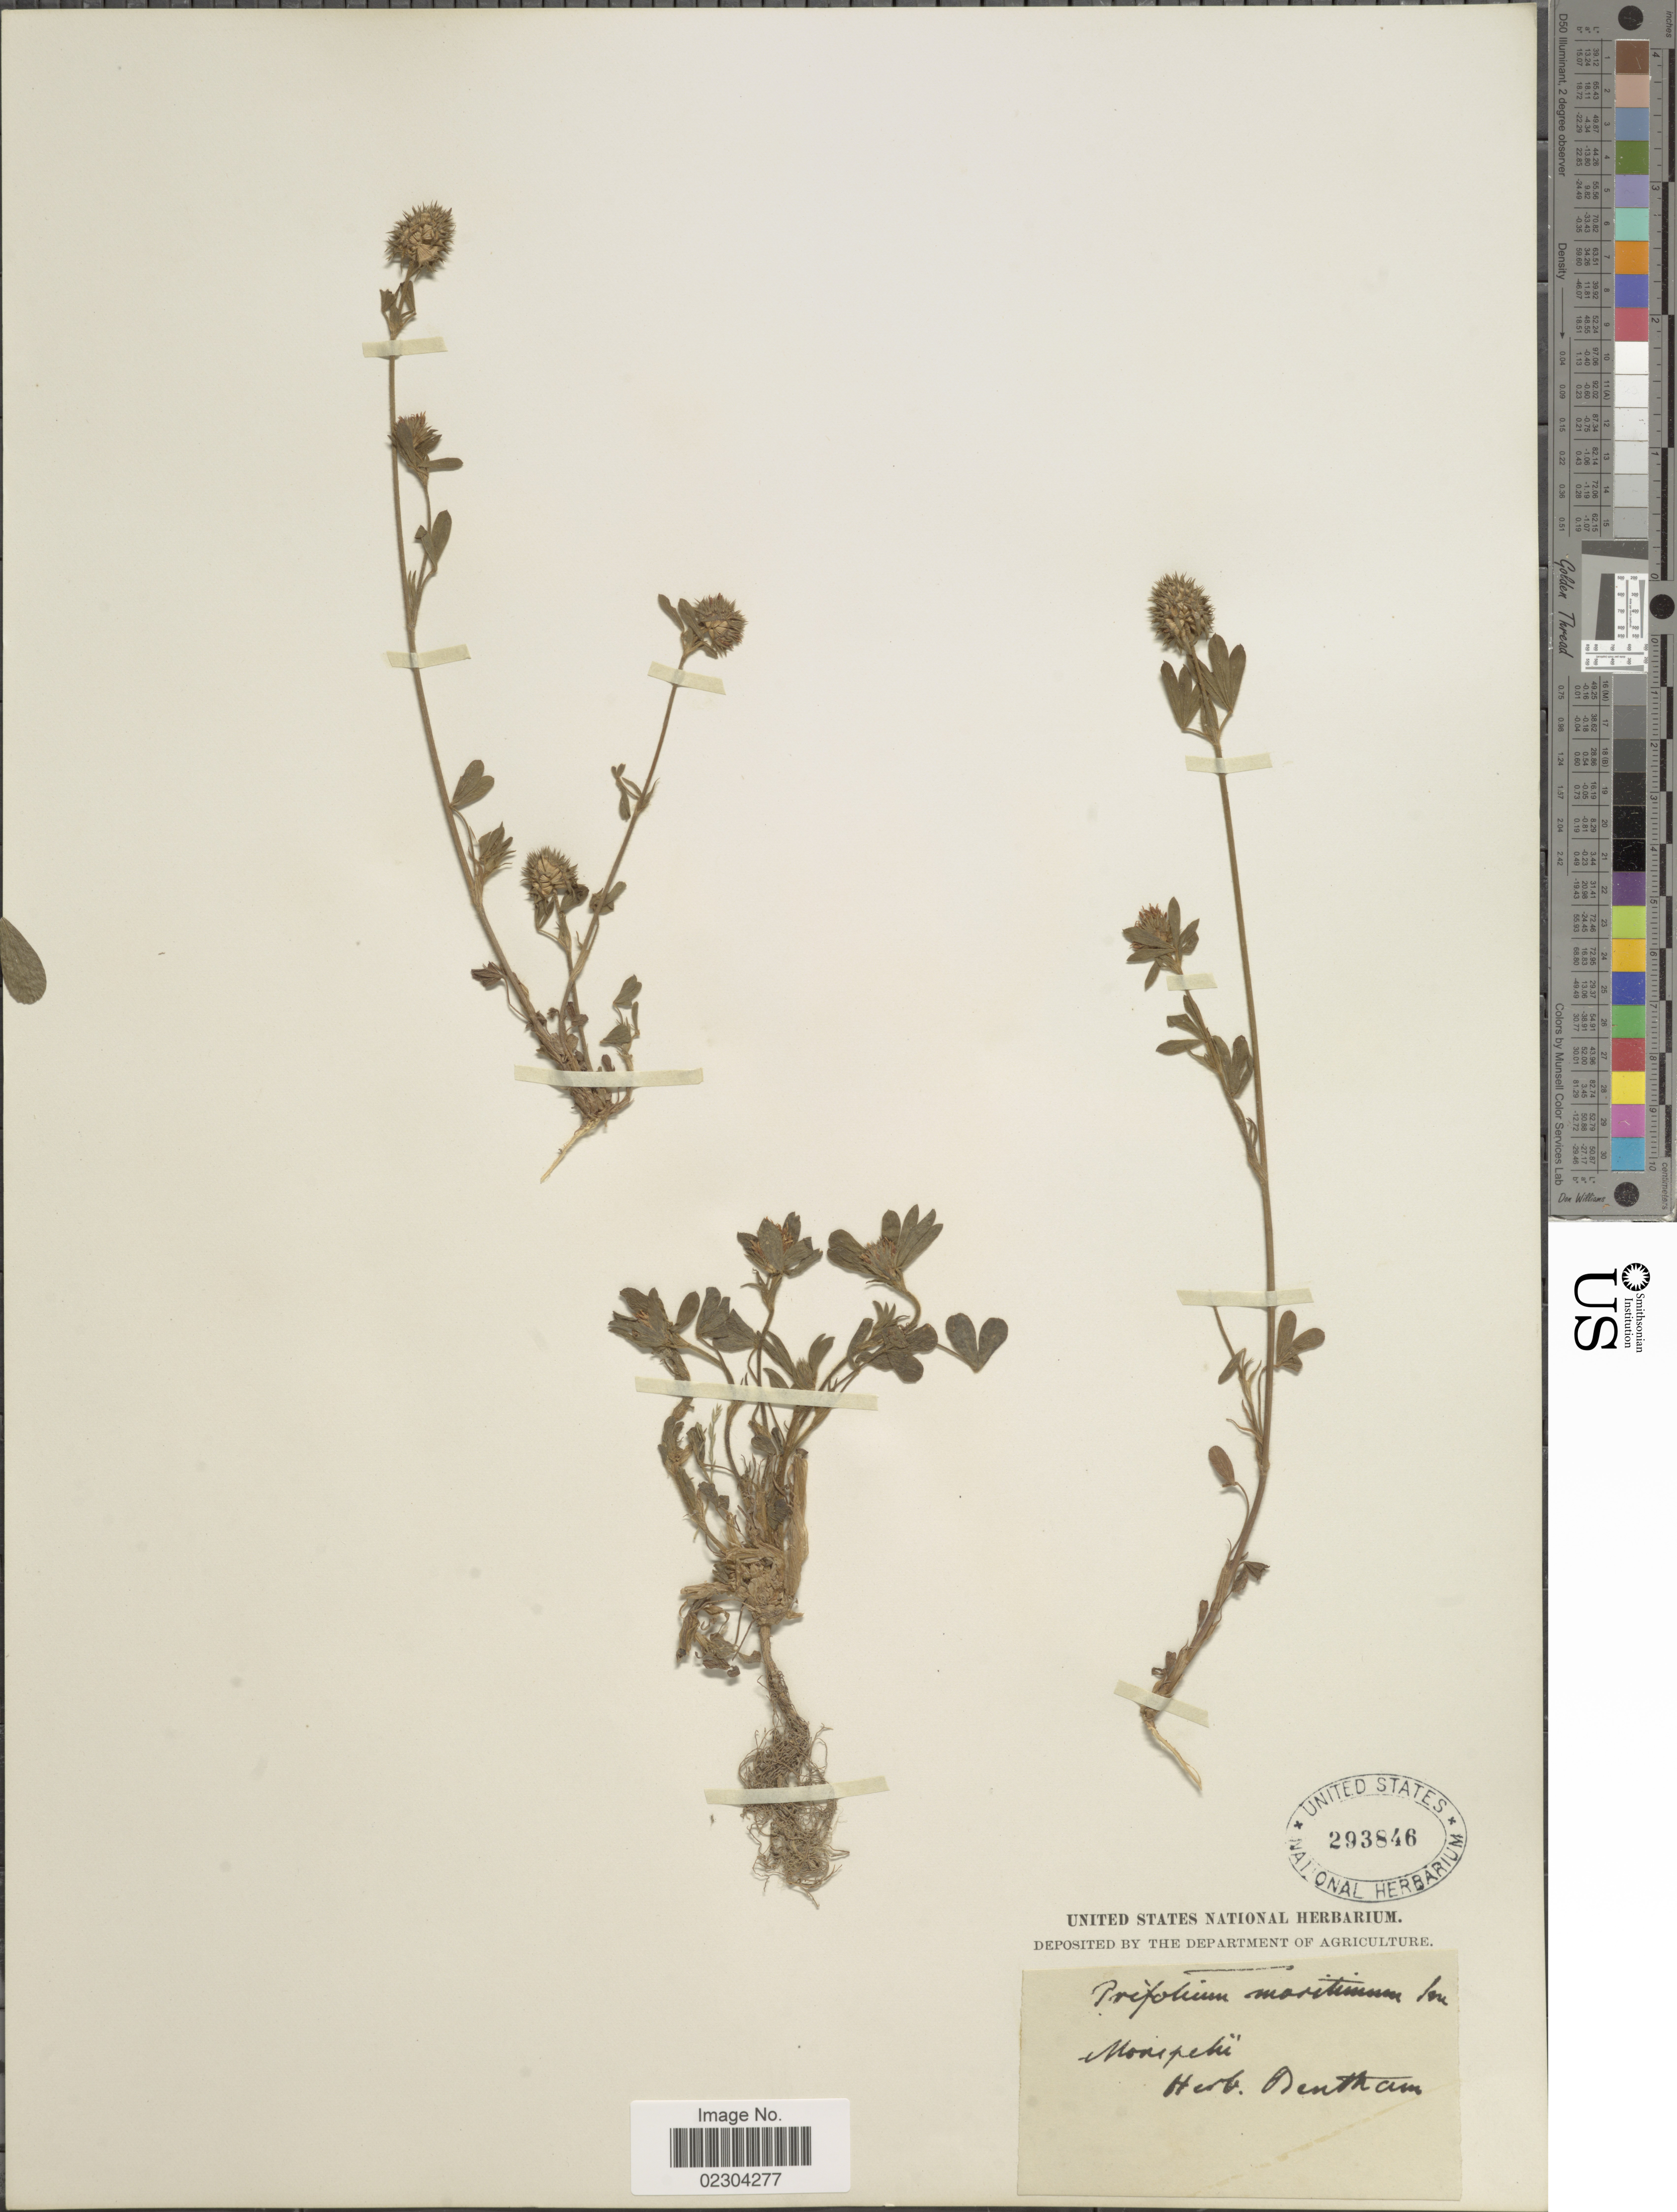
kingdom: Plantae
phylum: Tracheophyta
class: Magnoliopsida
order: Fabales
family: Fabaceae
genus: Trifolium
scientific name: Trifolium maritimum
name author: Huds.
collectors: ex herb. G. Bentham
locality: Monipeki [interpreted]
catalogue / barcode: US 293846